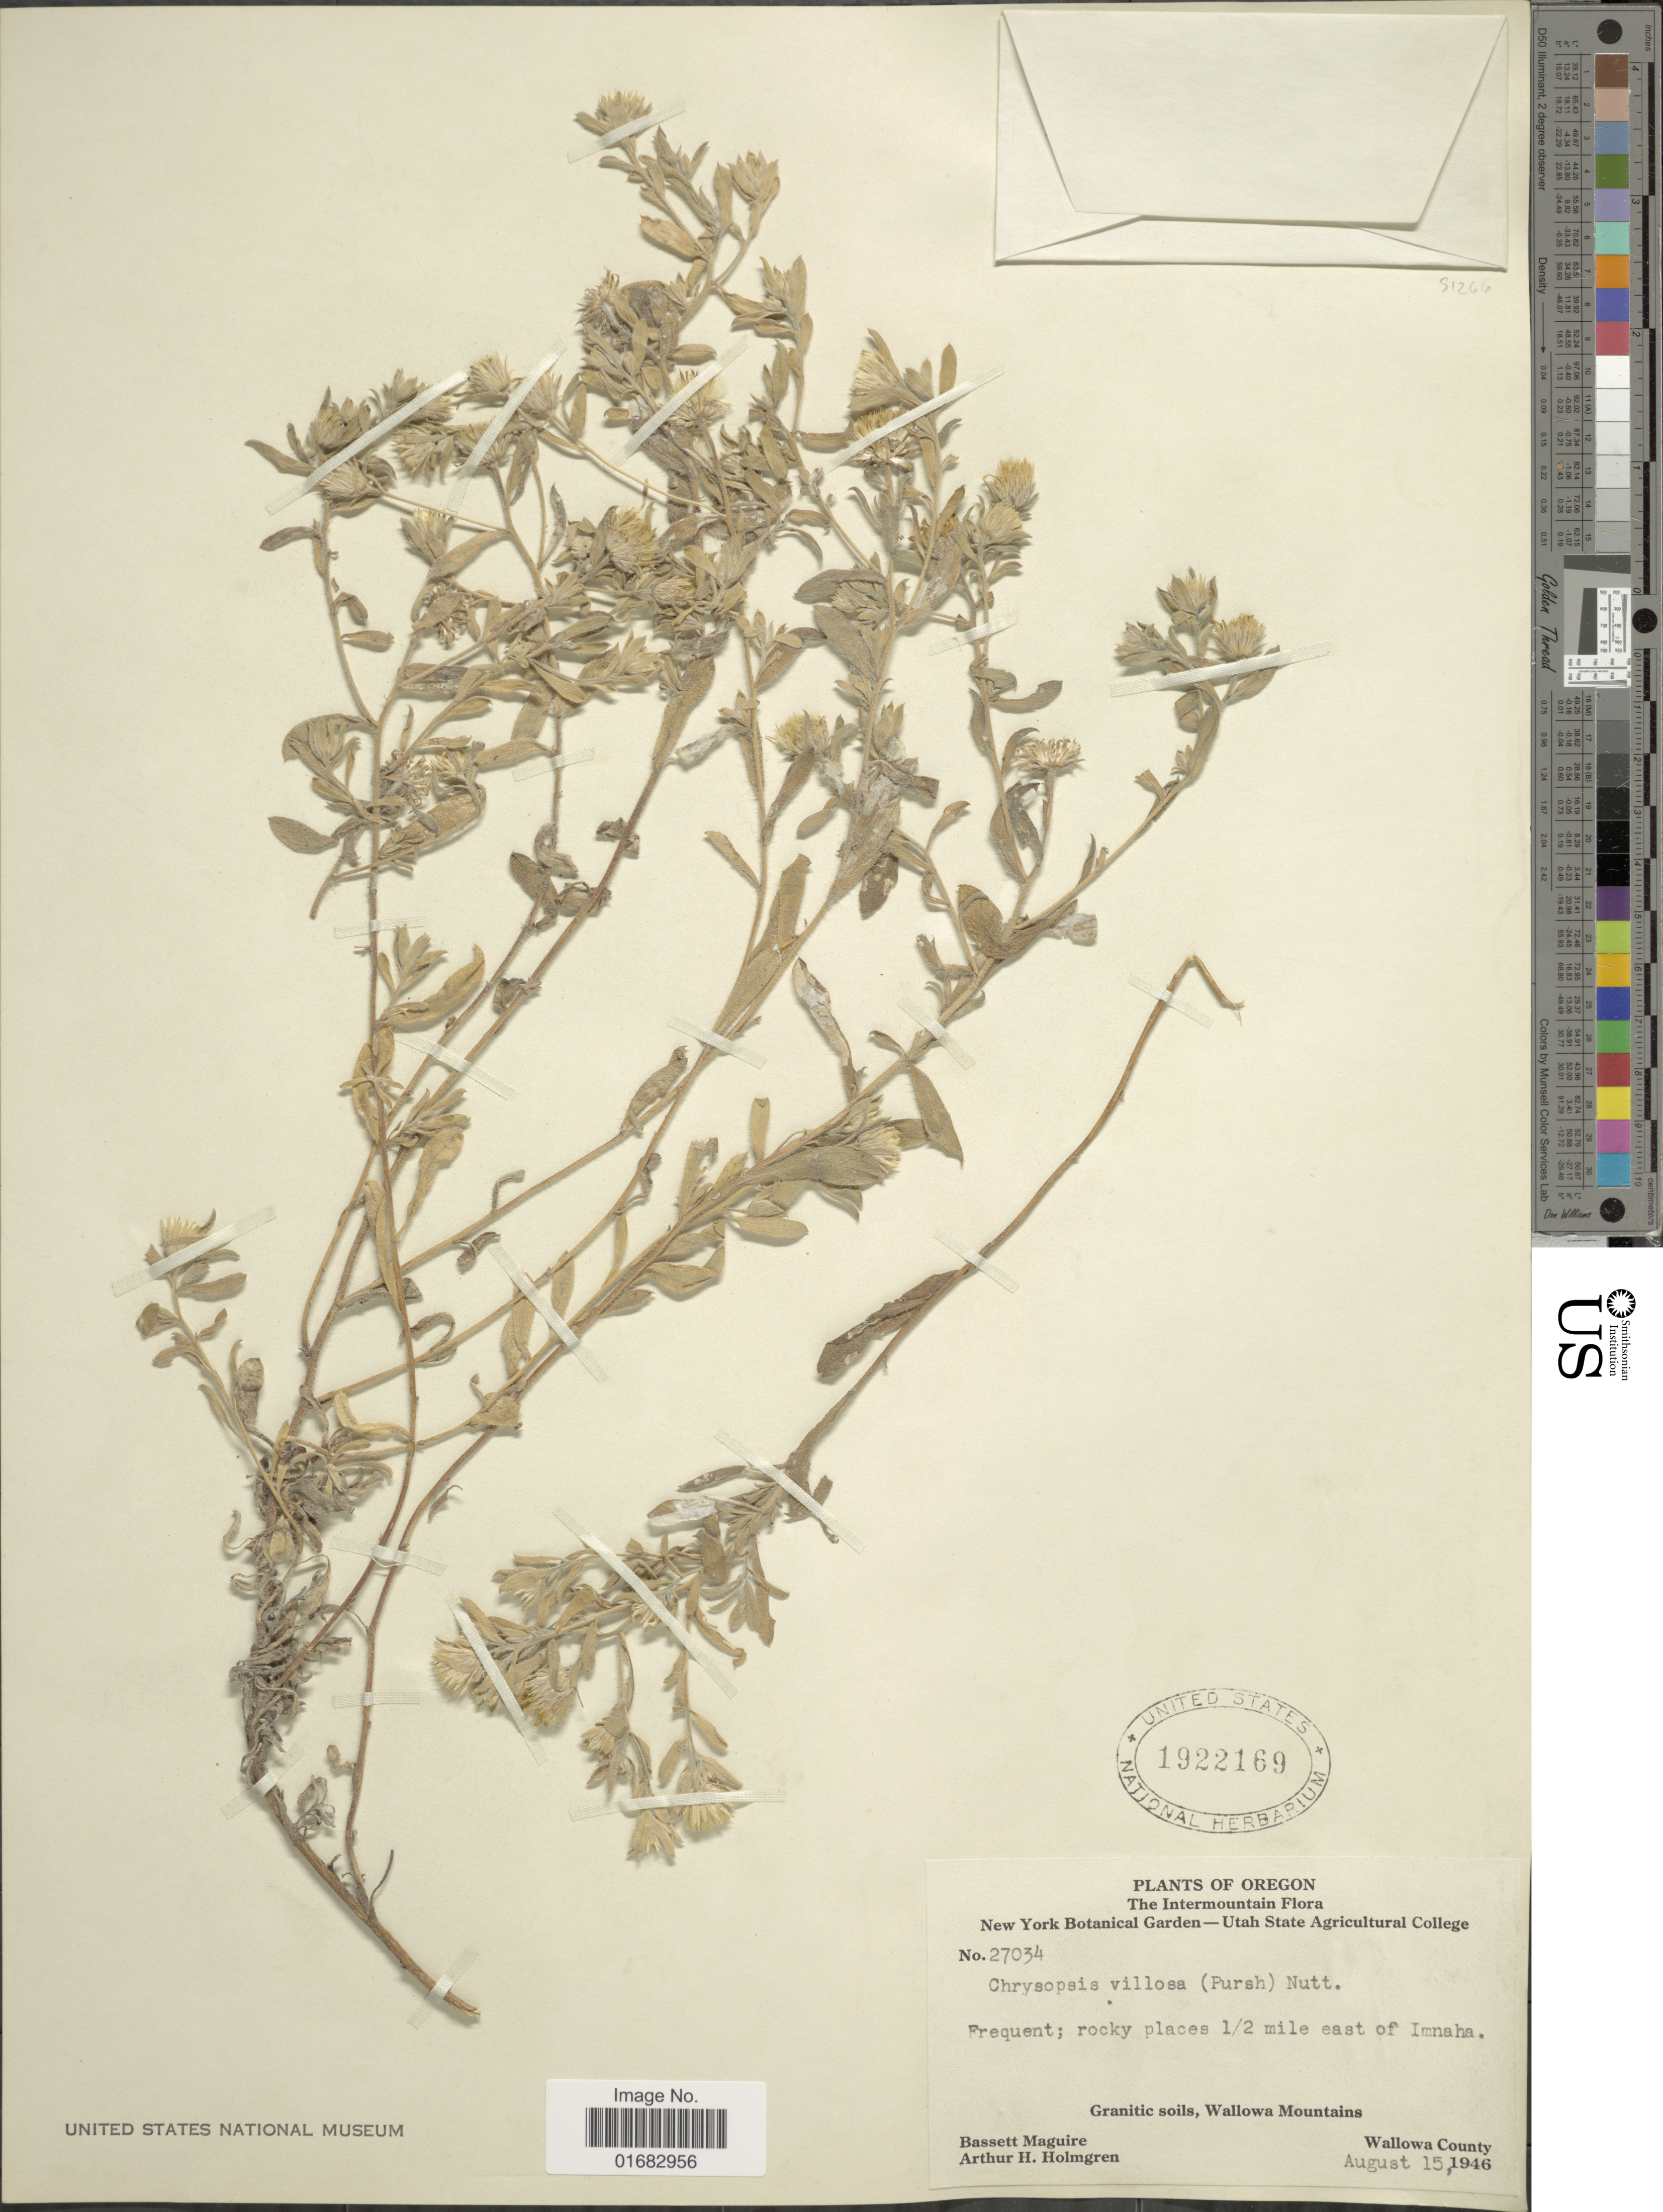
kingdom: Plantae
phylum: Tracheophyta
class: Magnoliopsida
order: Asterales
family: Asteraceae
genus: Heterotheca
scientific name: Heterotheca villosa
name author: (Pursh) Shinners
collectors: B. Maguire & A. H. Holmgren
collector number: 27034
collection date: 1946-08-15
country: United States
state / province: Oregon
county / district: Wallowa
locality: Rocky place 1/2 mile east of Imnaha, Granitic soils, Wallowa Mountains, Wallowa County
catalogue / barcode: US 1922169